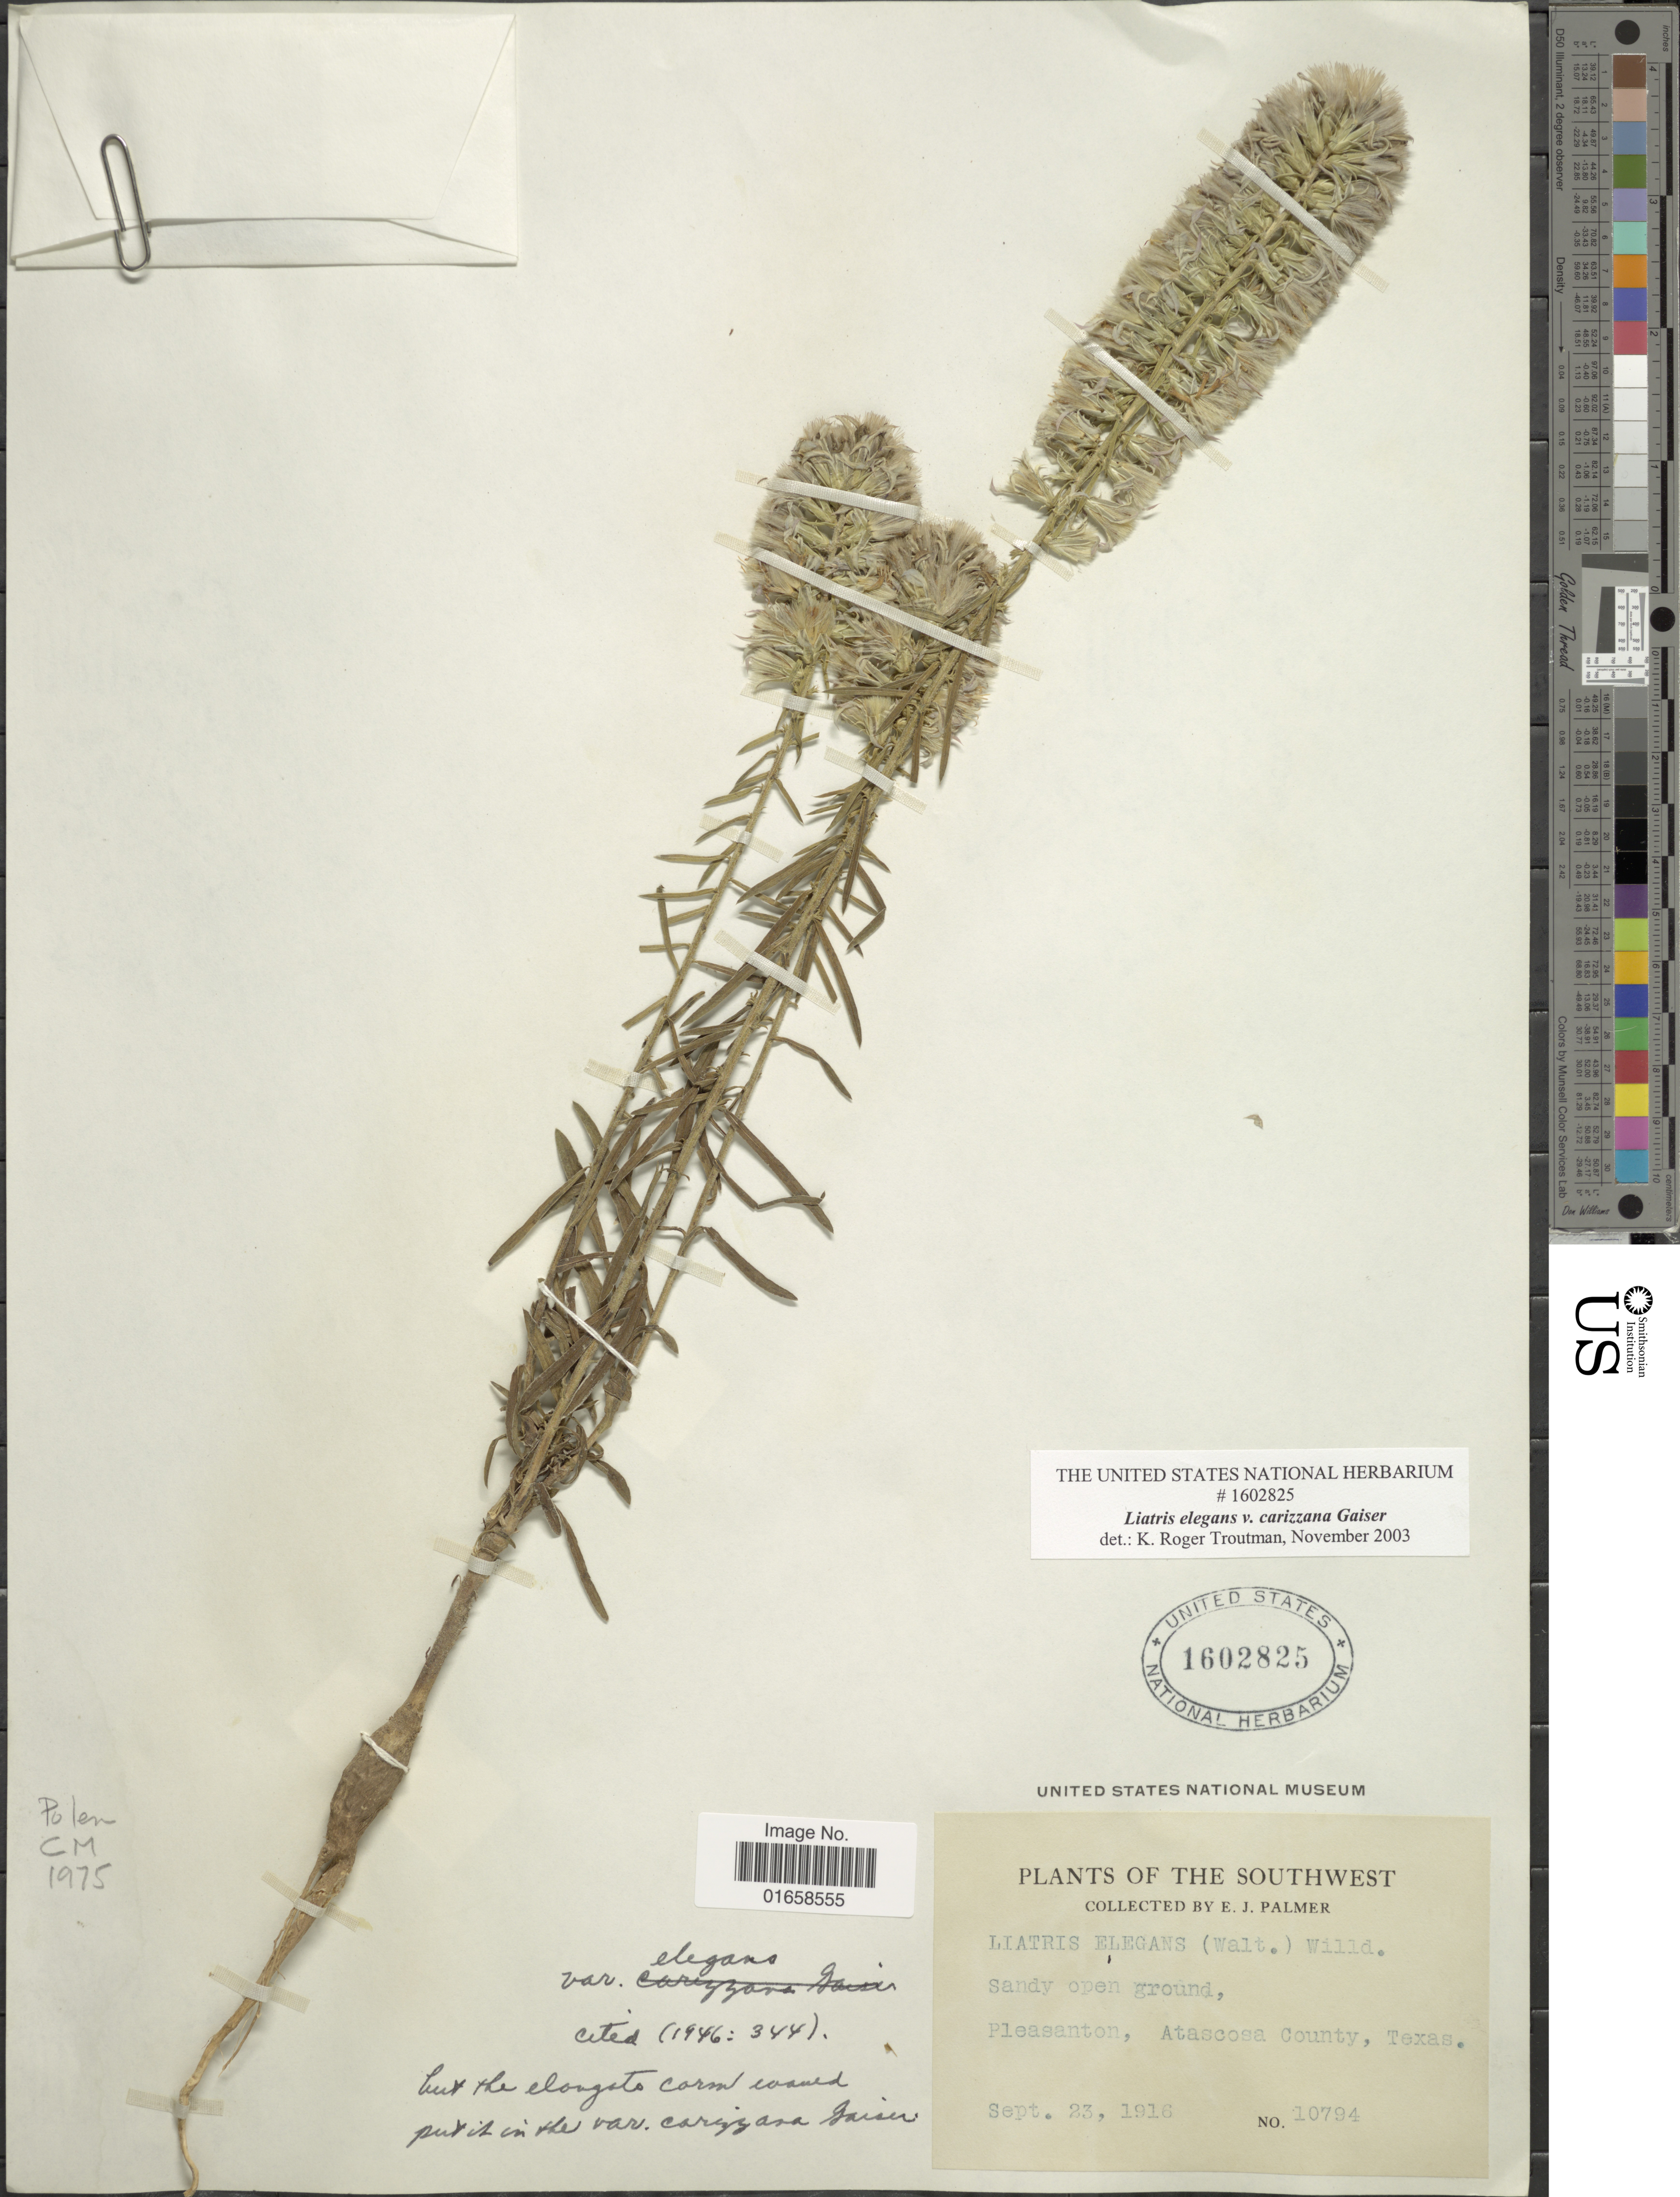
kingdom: Plantae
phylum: Tracheophyta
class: Magnoliopsida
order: Asterales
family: Asteraceae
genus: Liatris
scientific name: Liatris elegans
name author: (Walter) Michx.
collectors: E. J. Palmer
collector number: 10794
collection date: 1916-09-23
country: United States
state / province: Texas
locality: Southwest, Pleasanton, Atascosa County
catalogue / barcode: US 1602825